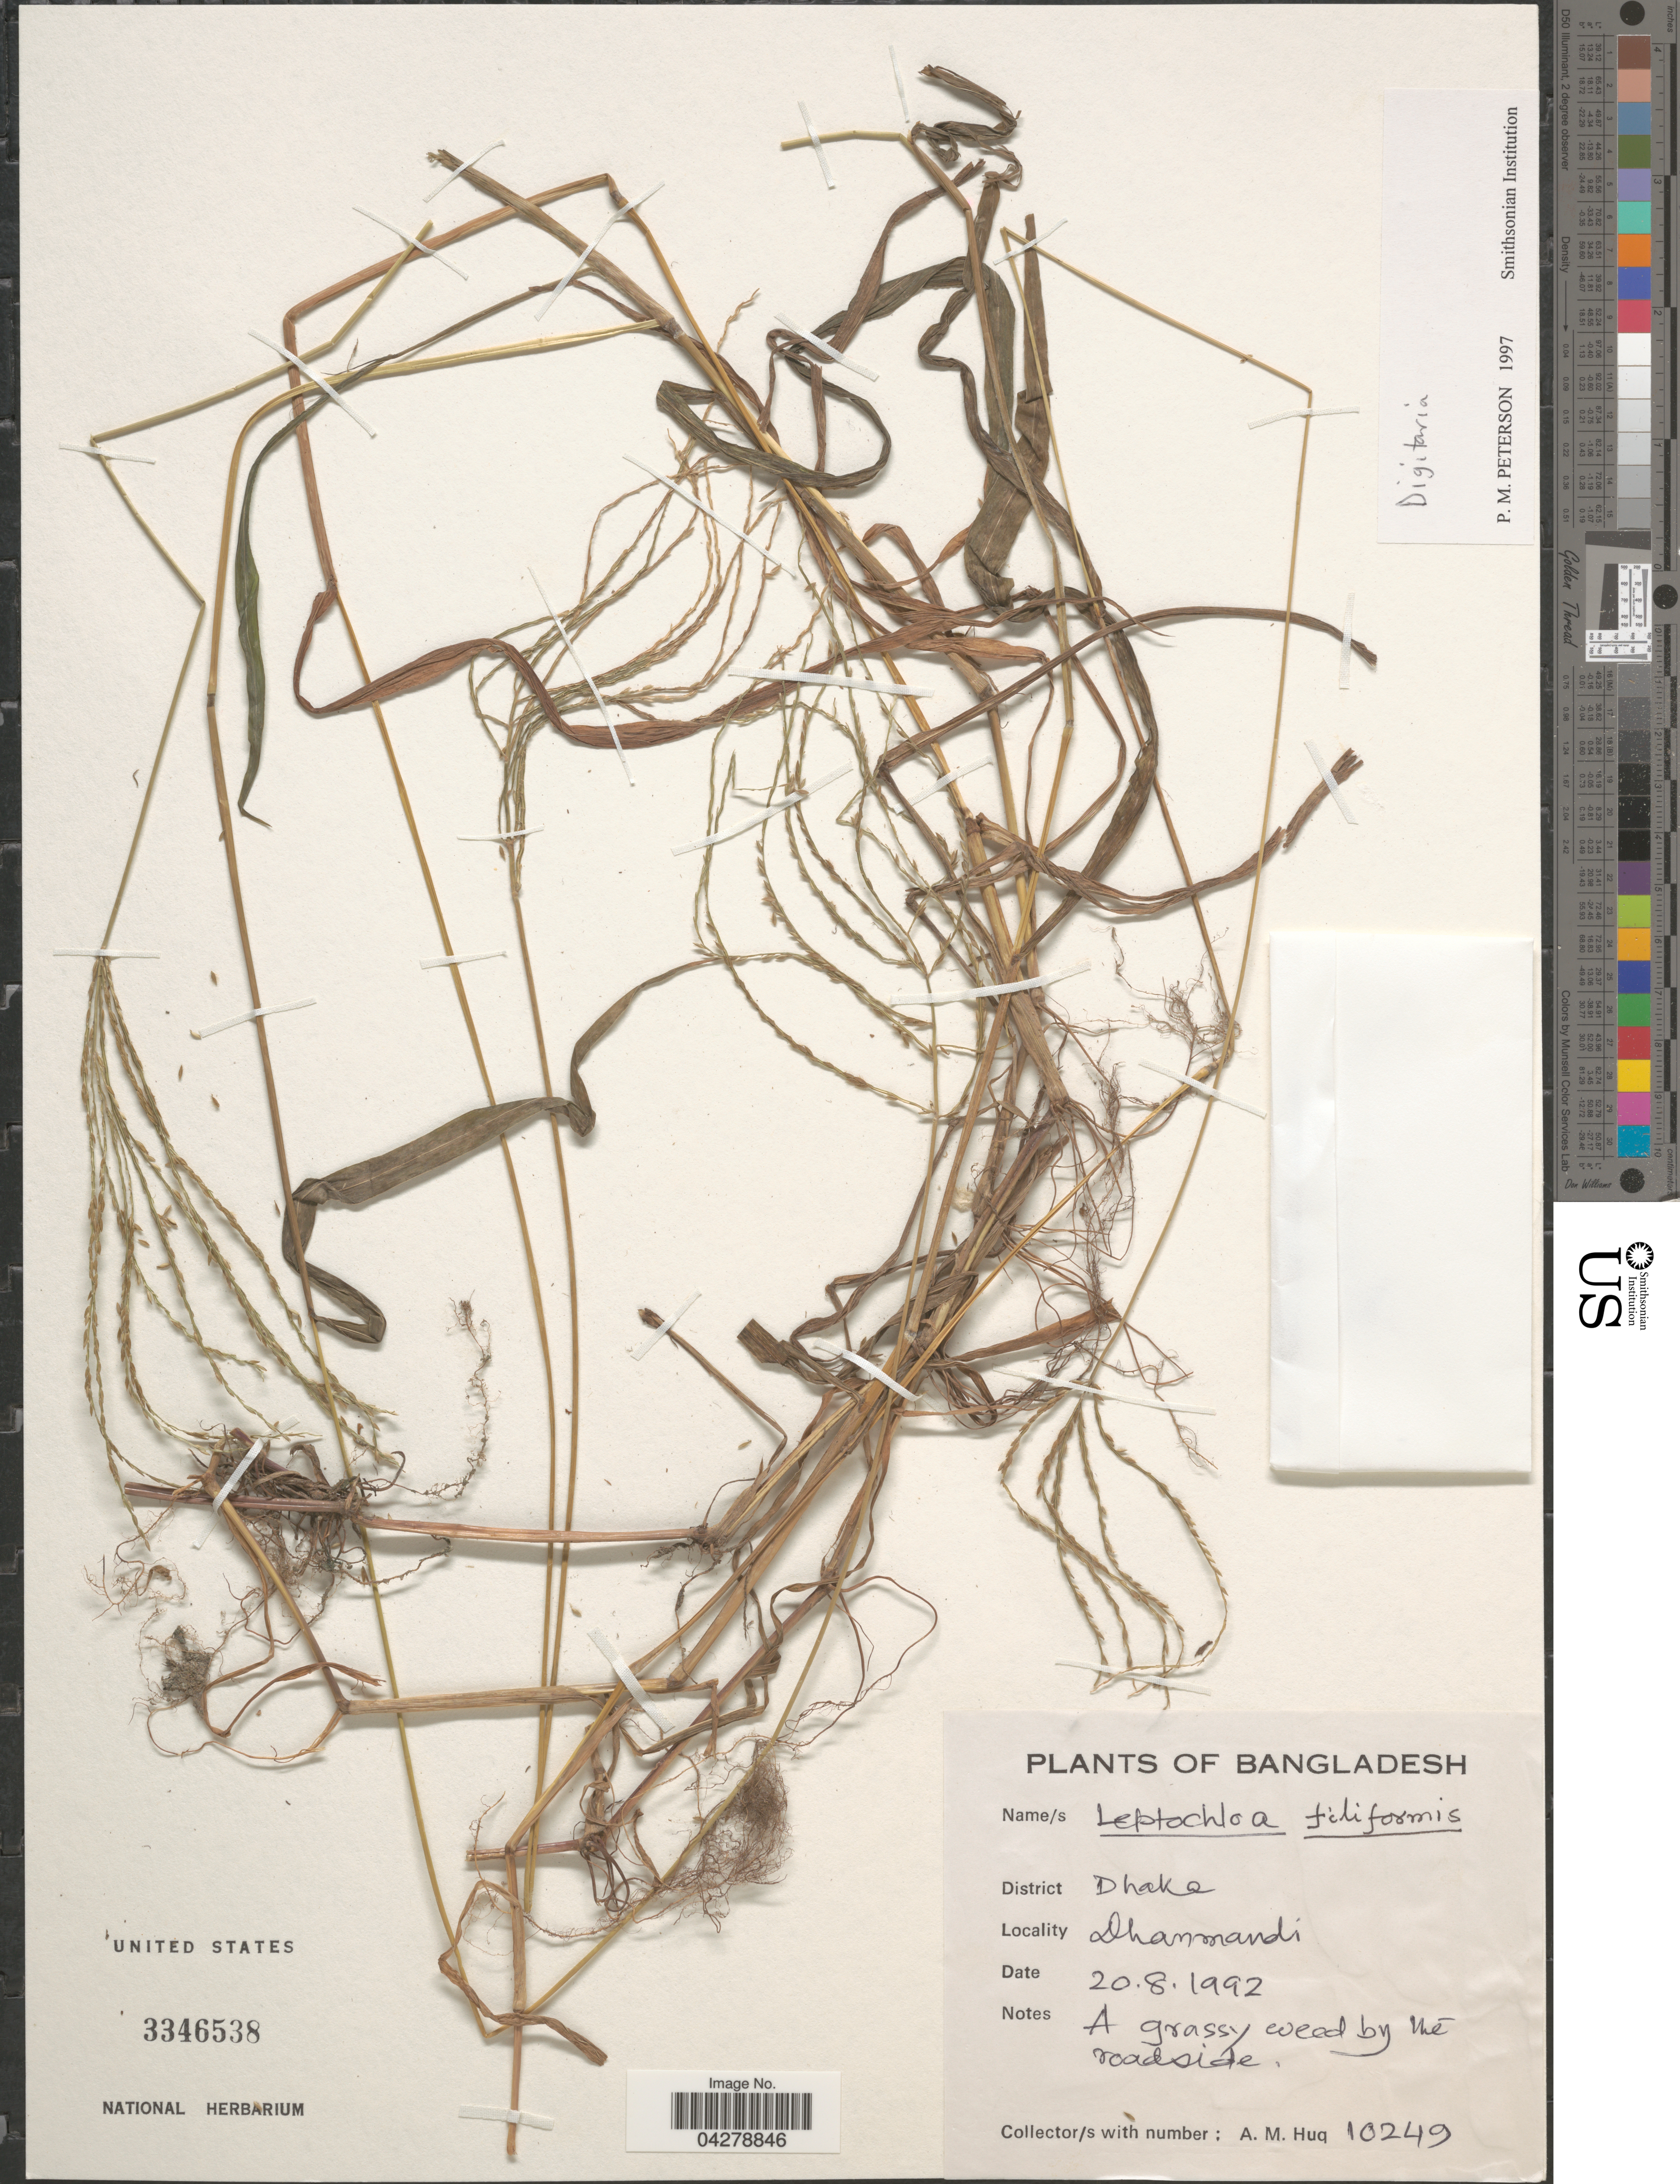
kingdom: Plantae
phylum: Tracheophyta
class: Liliopsida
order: Poales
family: Poaceae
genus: Digitaria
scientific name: Digitaria sp.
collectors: A. M. Huq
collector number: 10249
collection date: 1992-08-20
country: Bangladesh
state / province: Dhaka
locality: District Dhaka. Dhanmondi. A grassy weed by the roadside.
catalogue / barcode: US 3346538